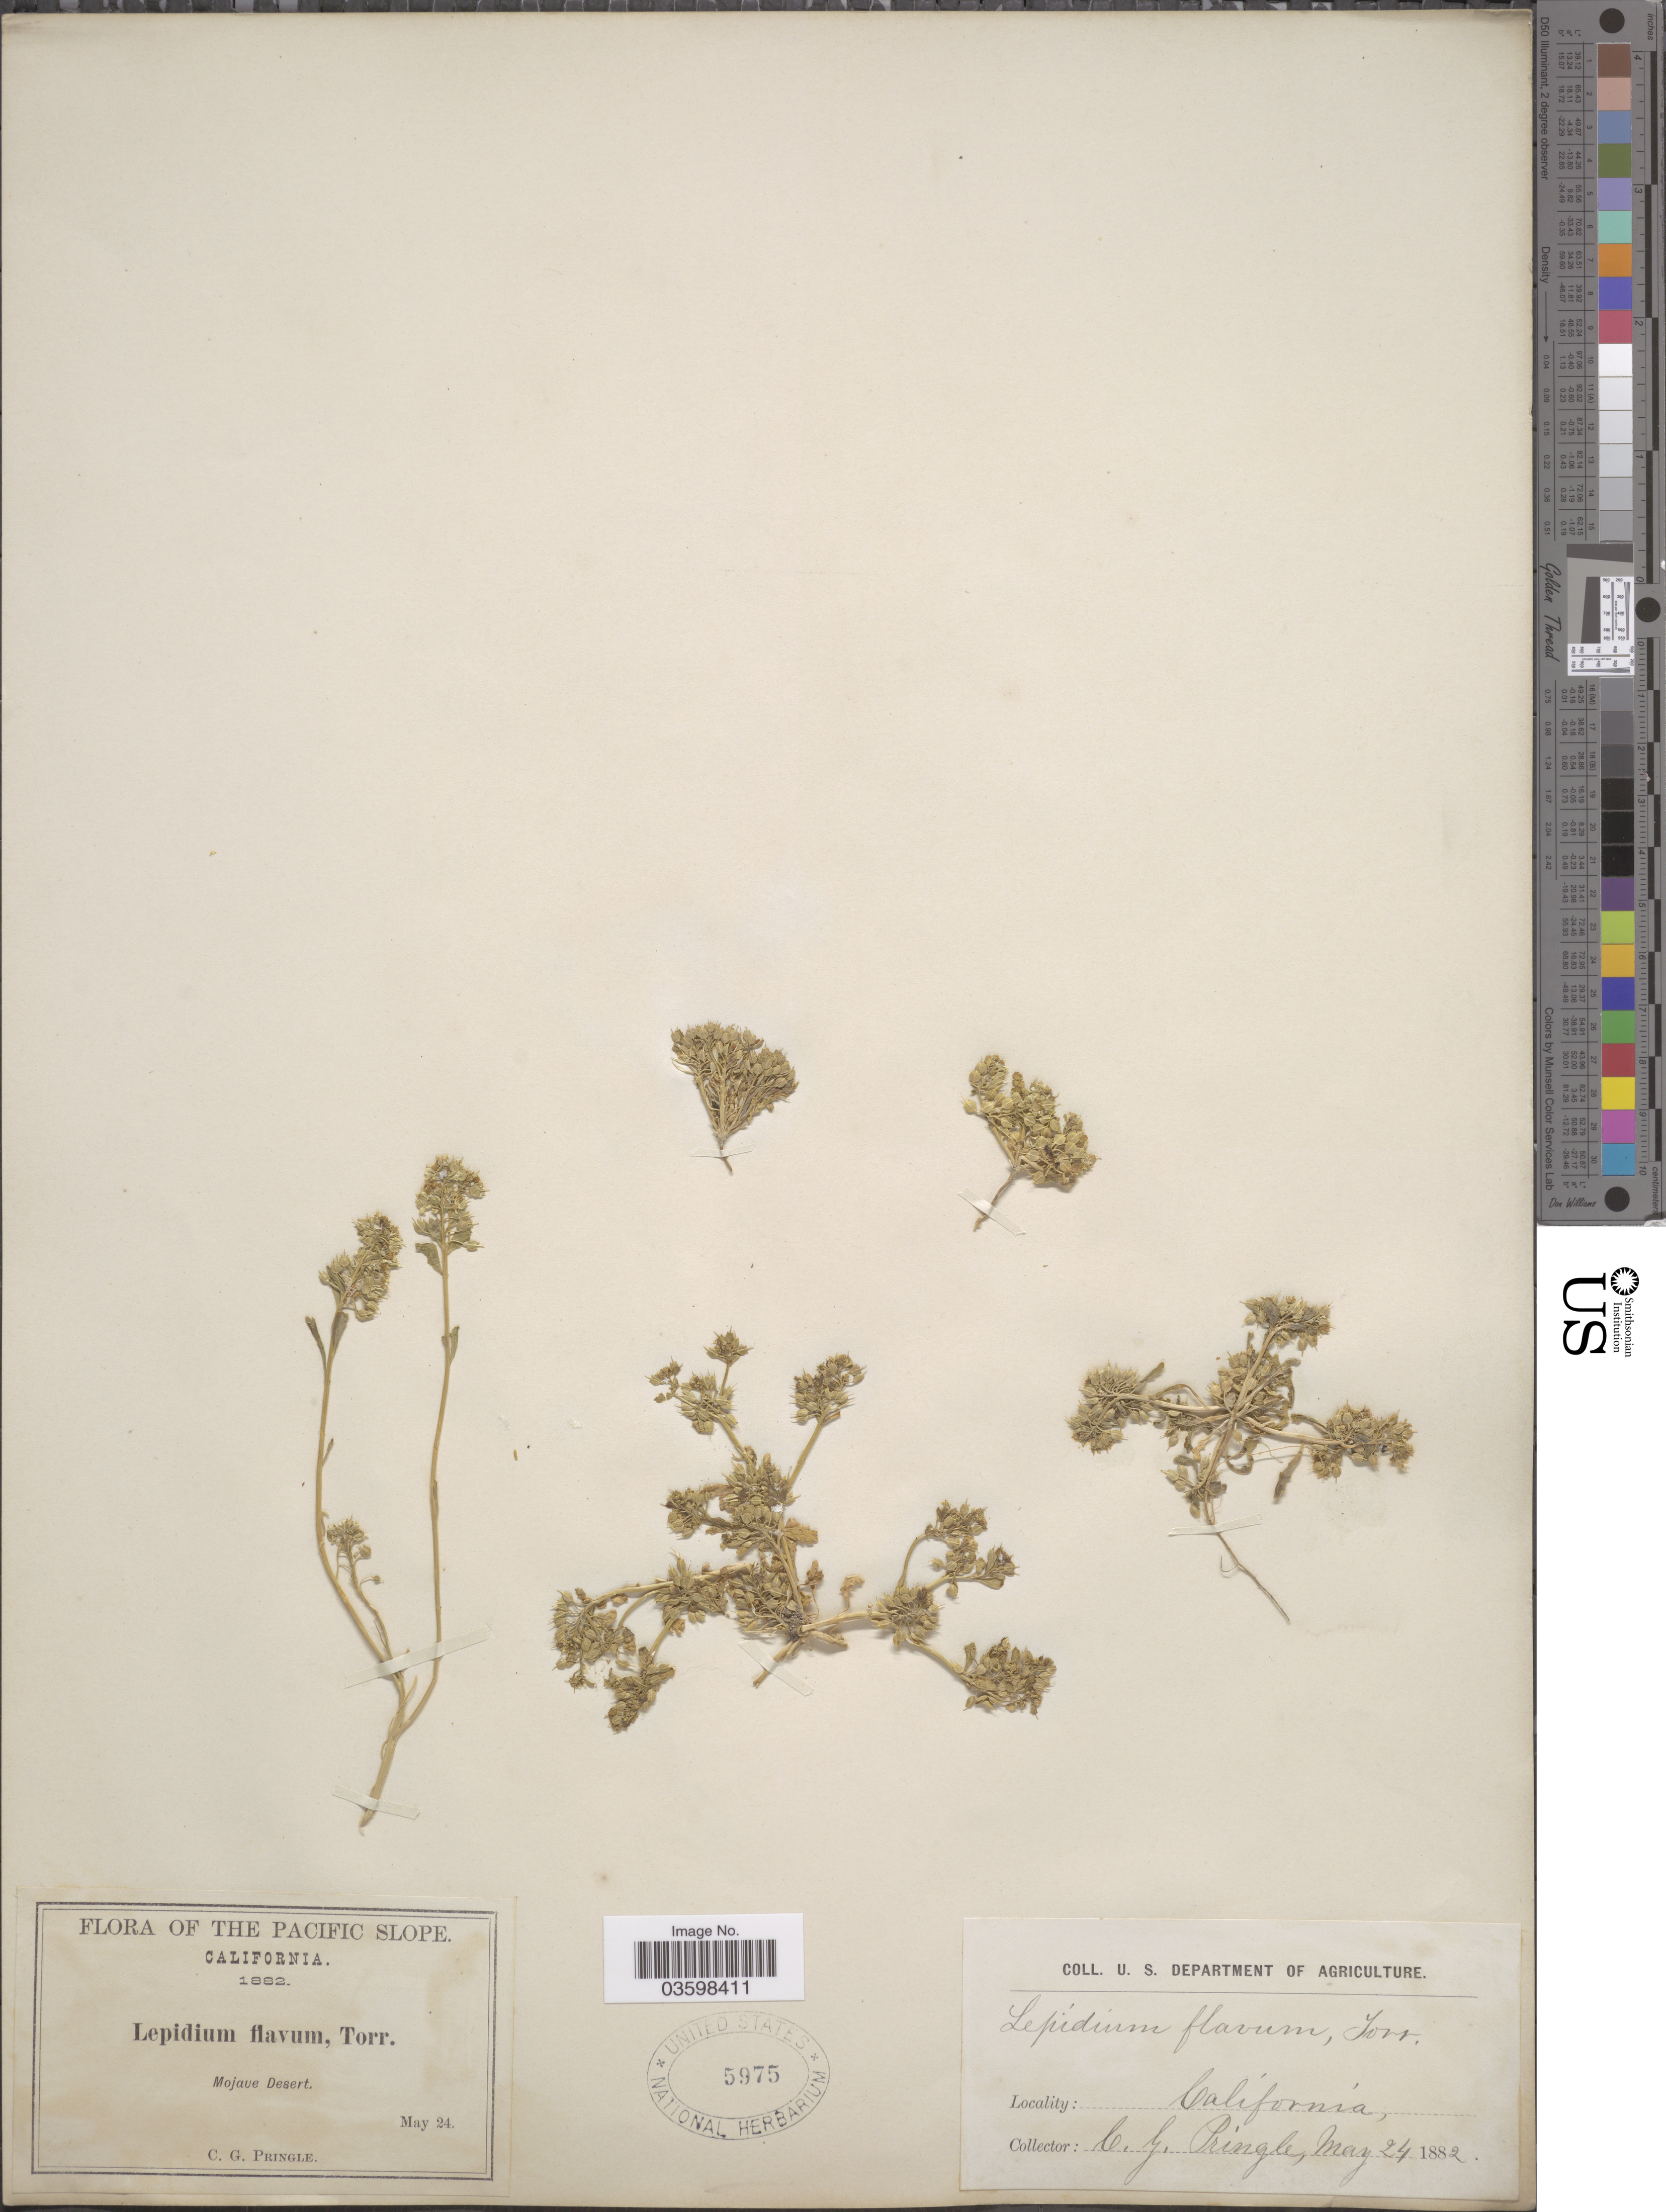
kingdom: Plantae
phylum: Tracheophyta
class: Magnoliopsida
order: Brassicales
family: Brassicaceae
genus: Lepidium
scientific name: Lepidium flavum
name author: Torr.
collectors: C. G. Pringle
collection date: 1882-05-24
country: United States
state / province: California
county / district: San Bernardino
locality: The Pacific Slope. Mojave Desert.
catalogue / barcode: US 5975